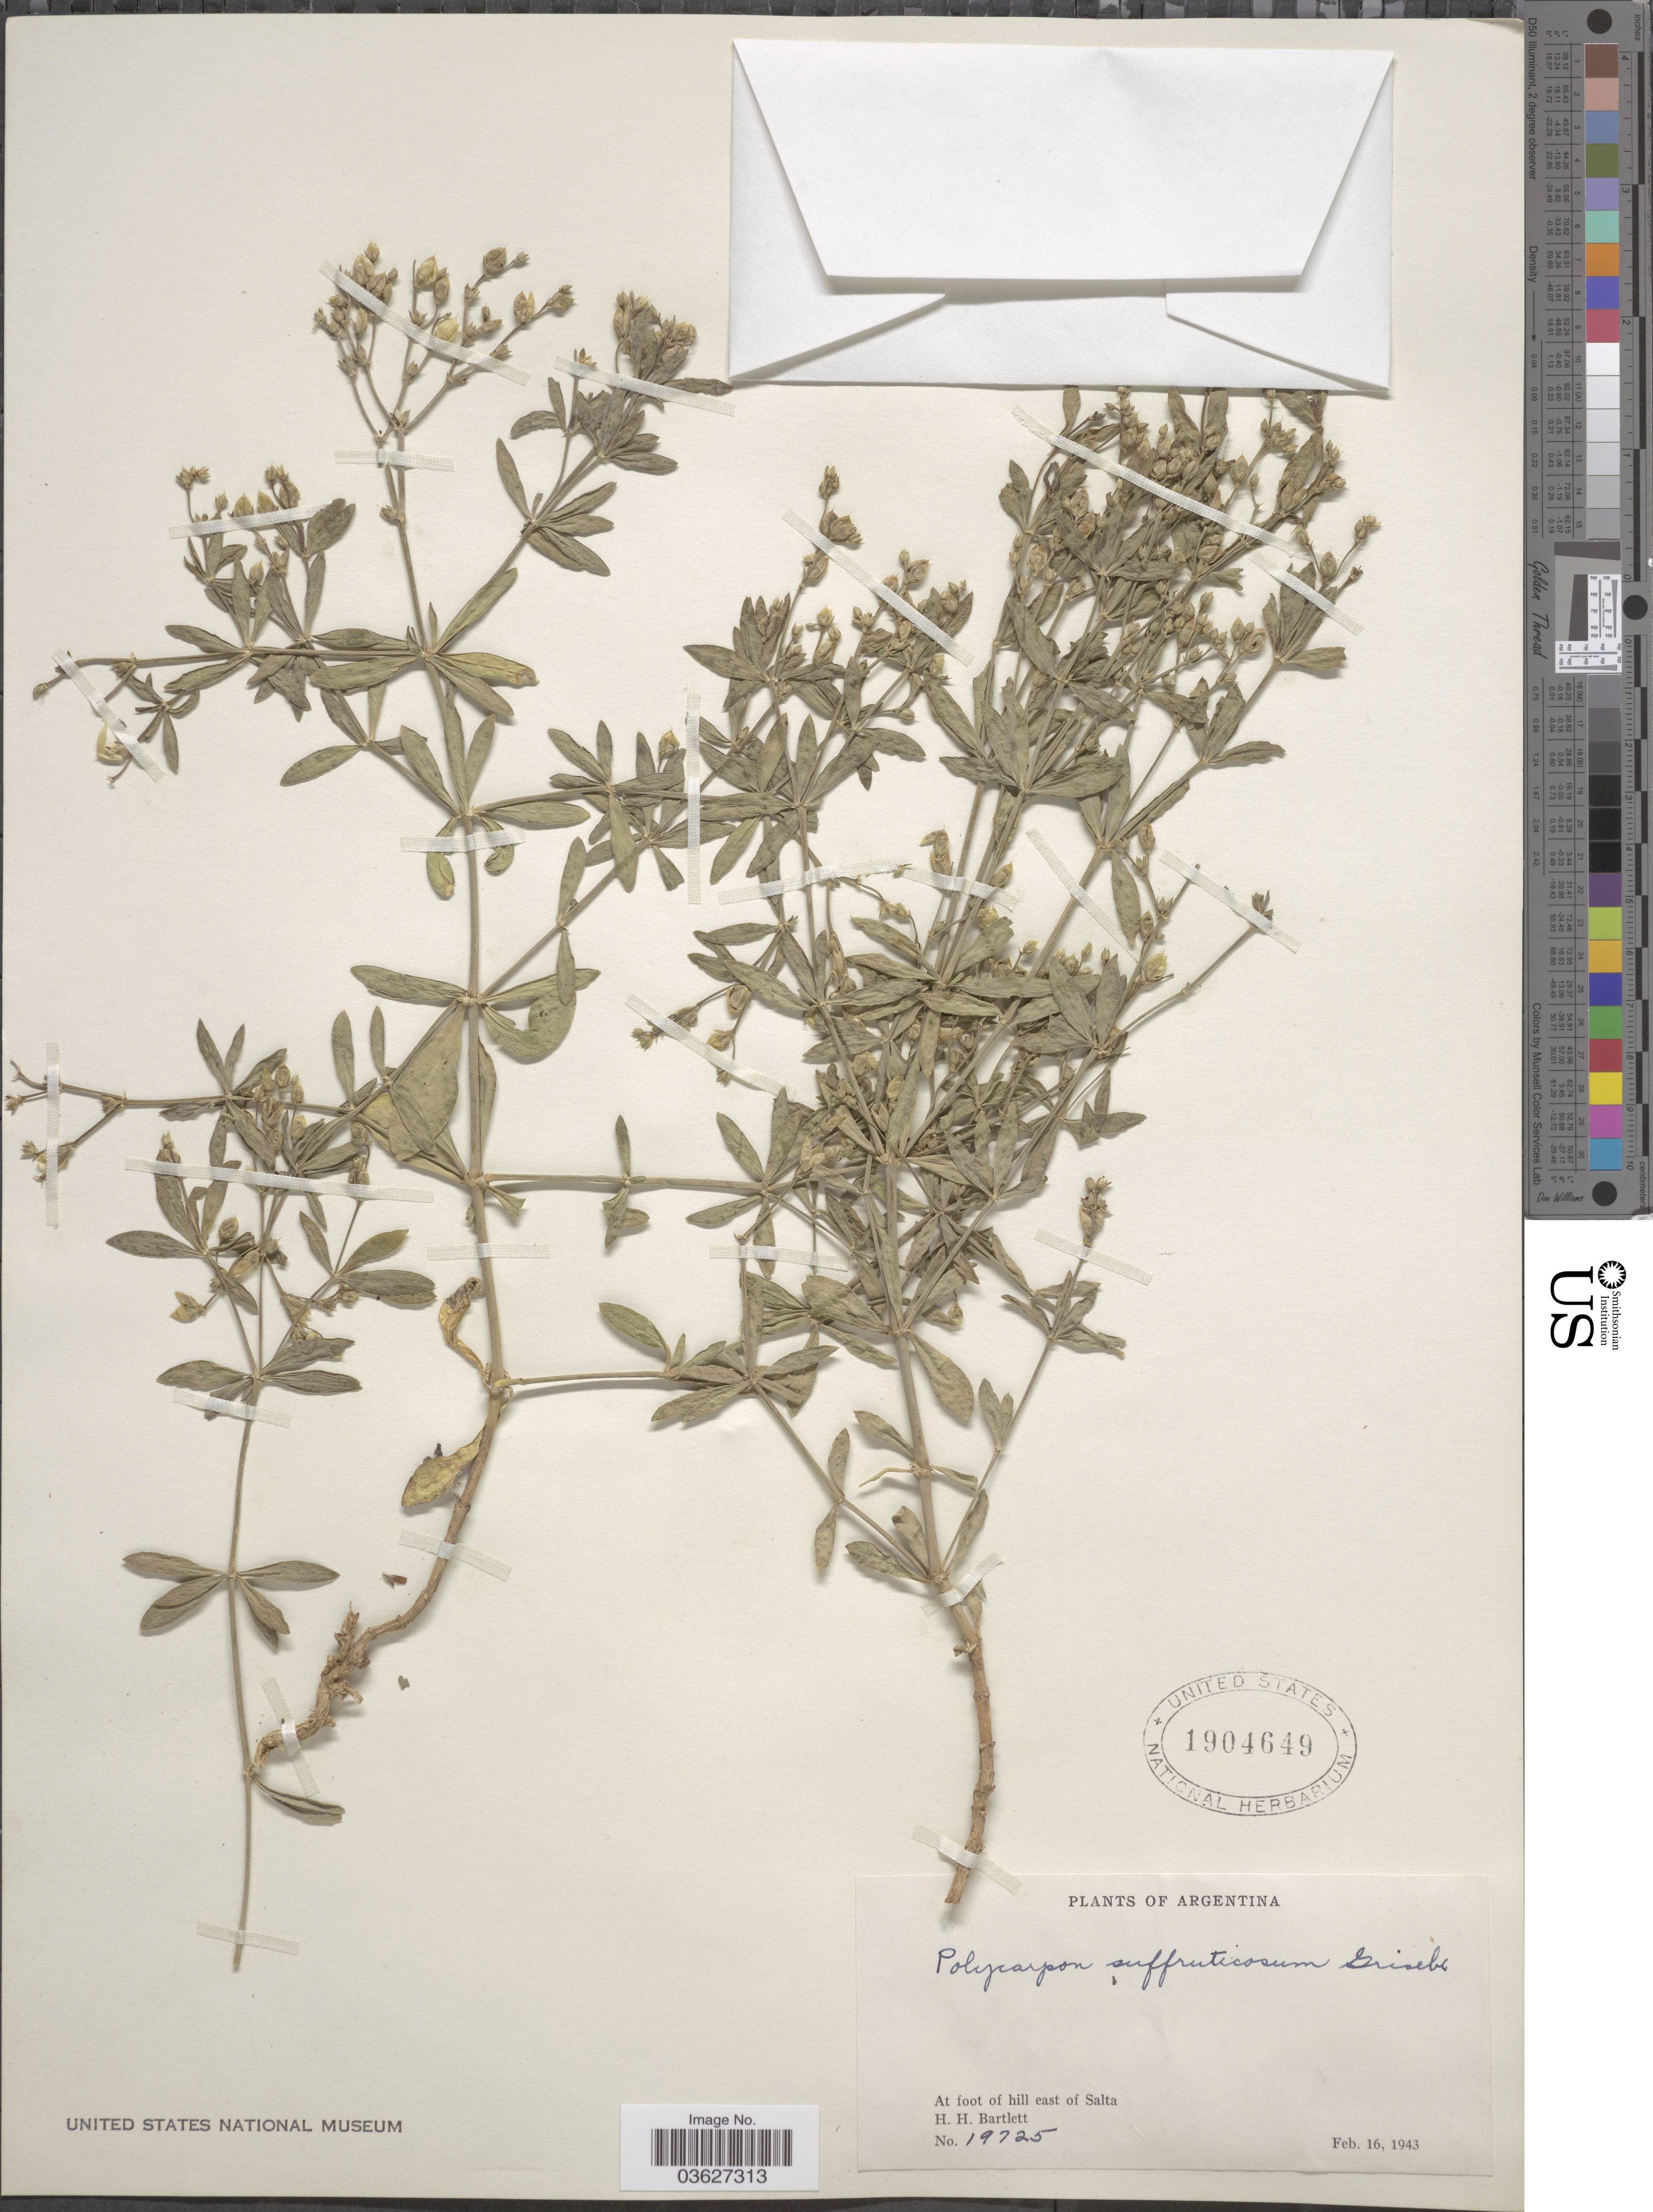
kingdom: Plantae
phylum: Tracheophyta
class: Magnoliopsida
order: Caryophyllales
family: Caryophyllaceae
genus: Augustea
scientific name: Augustea suffruticosa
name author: (Griseb.) Iamonico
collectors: H. H. Bartlett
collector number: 19725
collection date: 1943-02-16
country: Argentina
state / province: Salta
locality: At foot of hill east of Salta.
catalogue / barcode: US 1904649